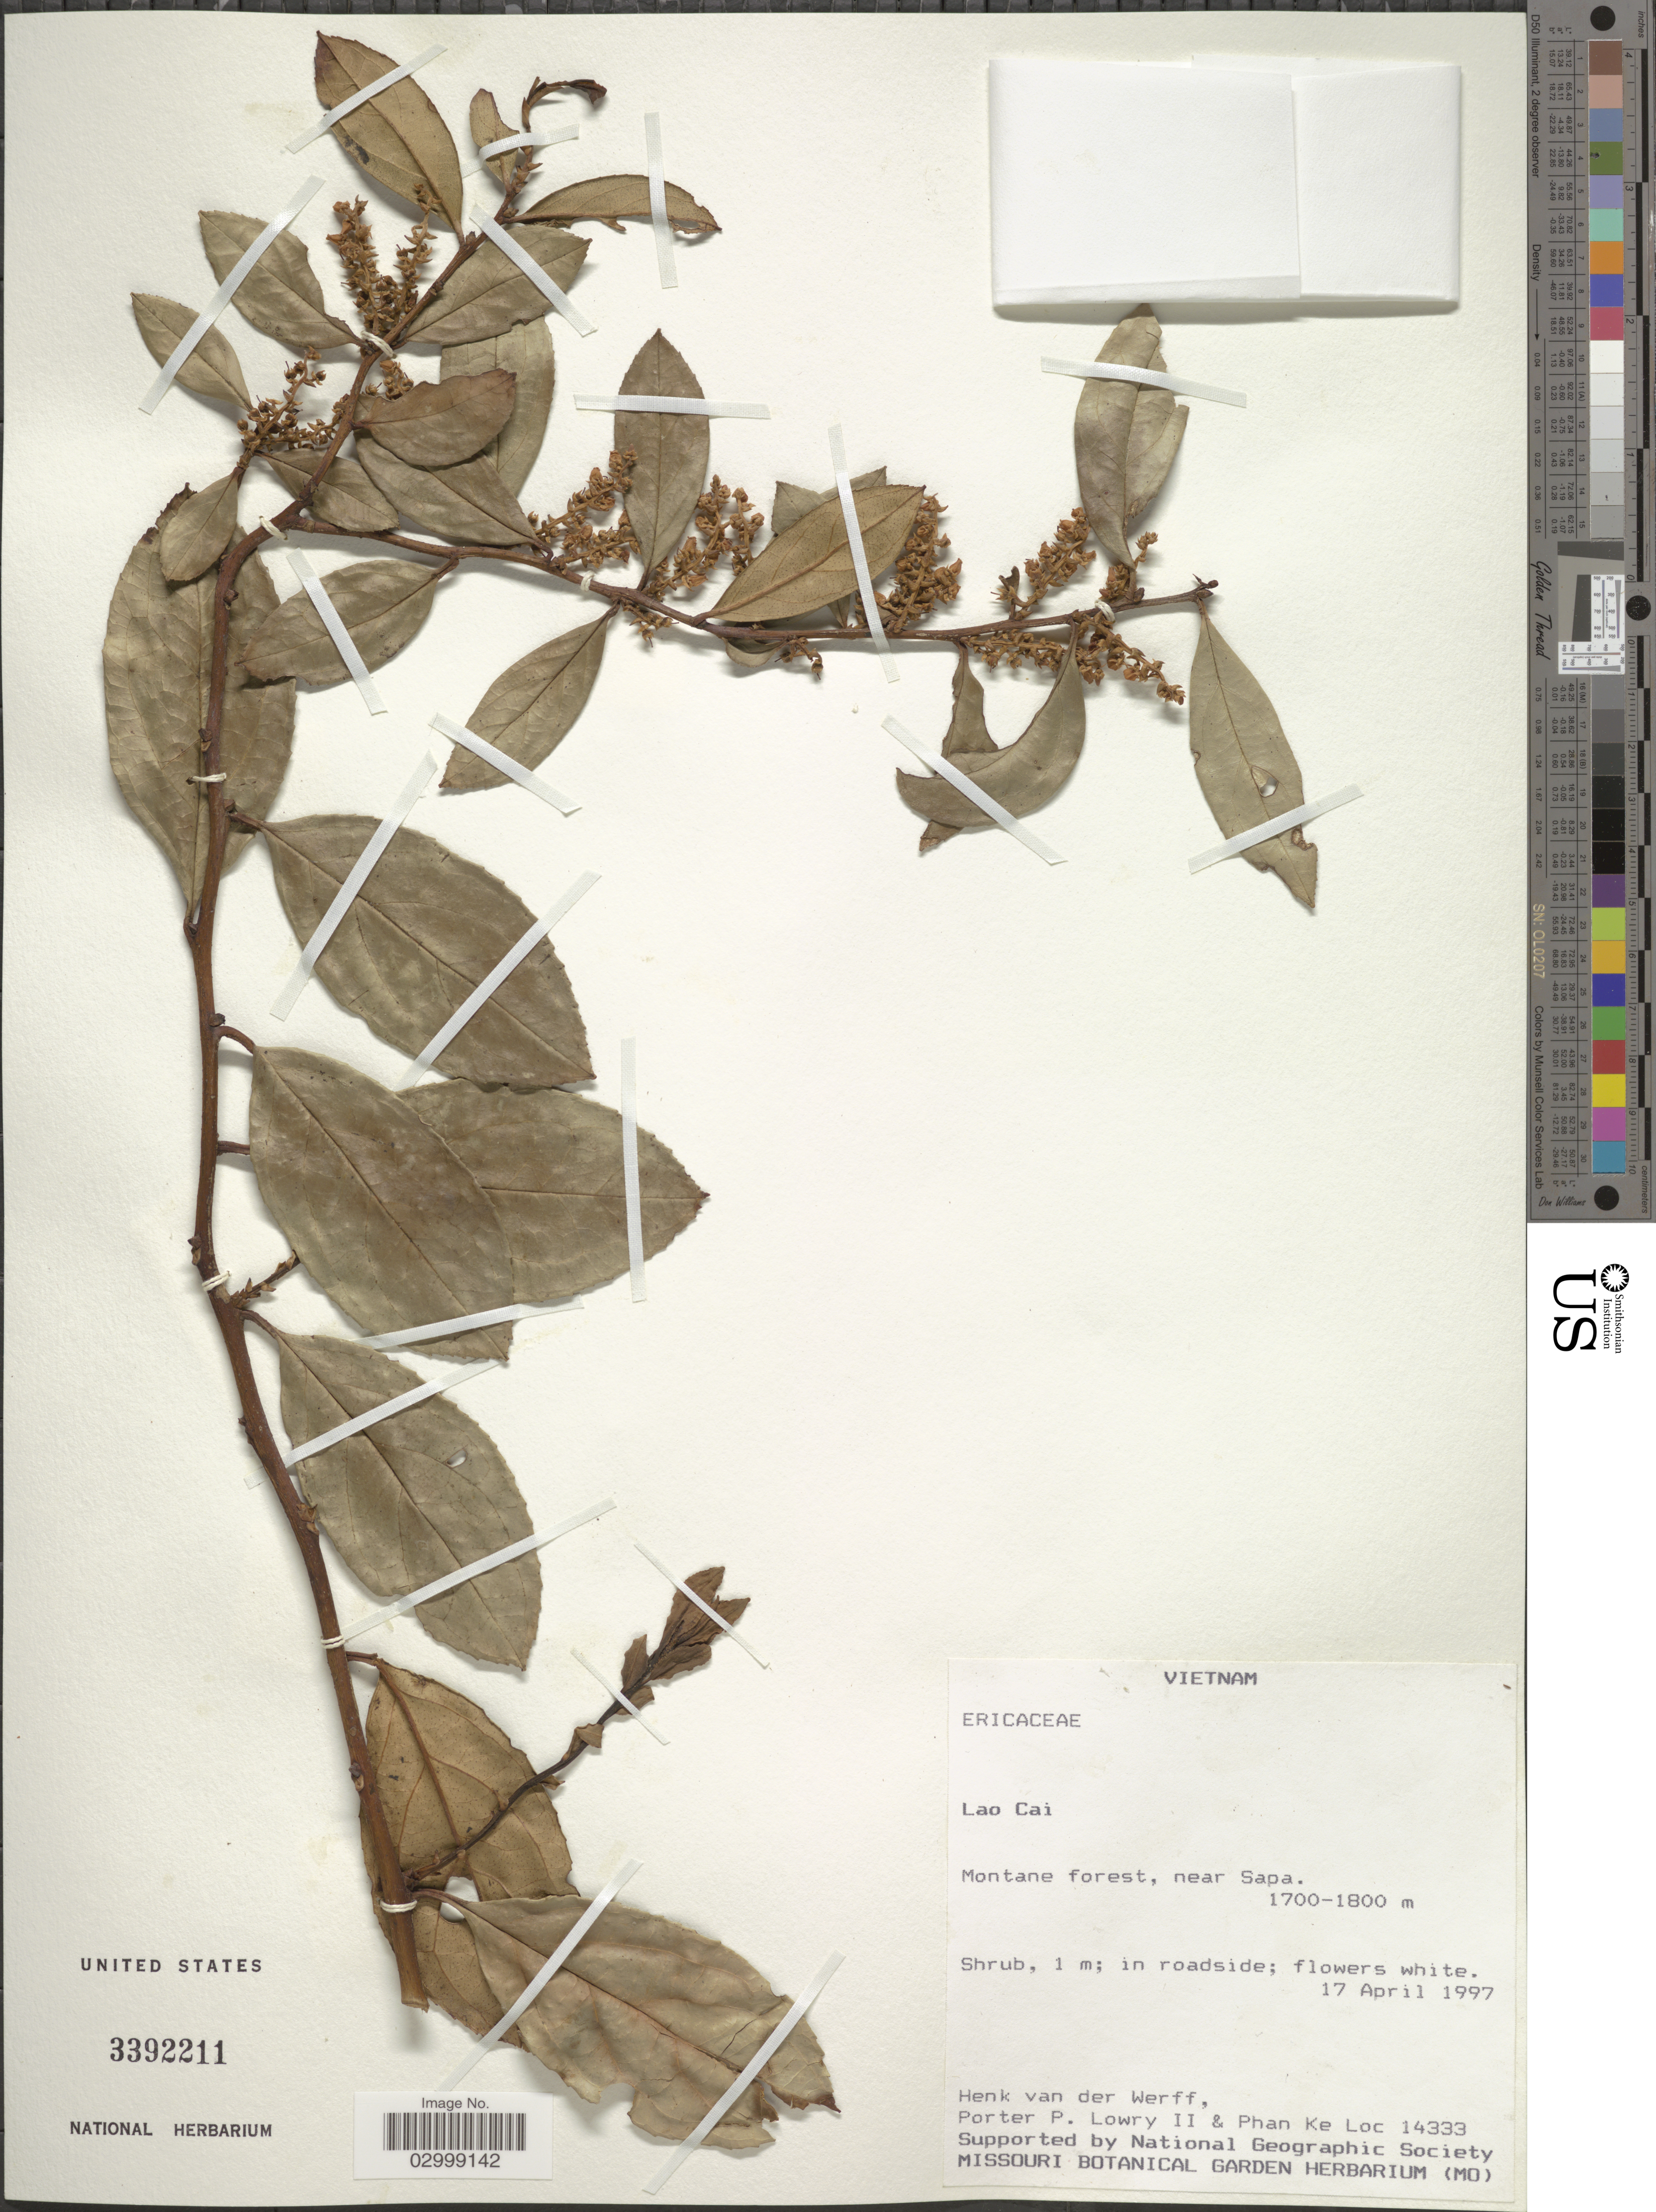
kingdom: Plantae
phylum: Tracheophyta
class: Magnoliopsida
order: Ericales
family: Ericaceae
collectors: H. van der Werff, P. P. Lowry & Phan Kê Lôc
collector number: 14333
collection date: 1997-04-17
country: Vietnam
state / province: Lao Cai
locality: Lao Cai, Montane forest, near Sapa.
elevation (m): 1700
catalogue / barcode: US 3392211